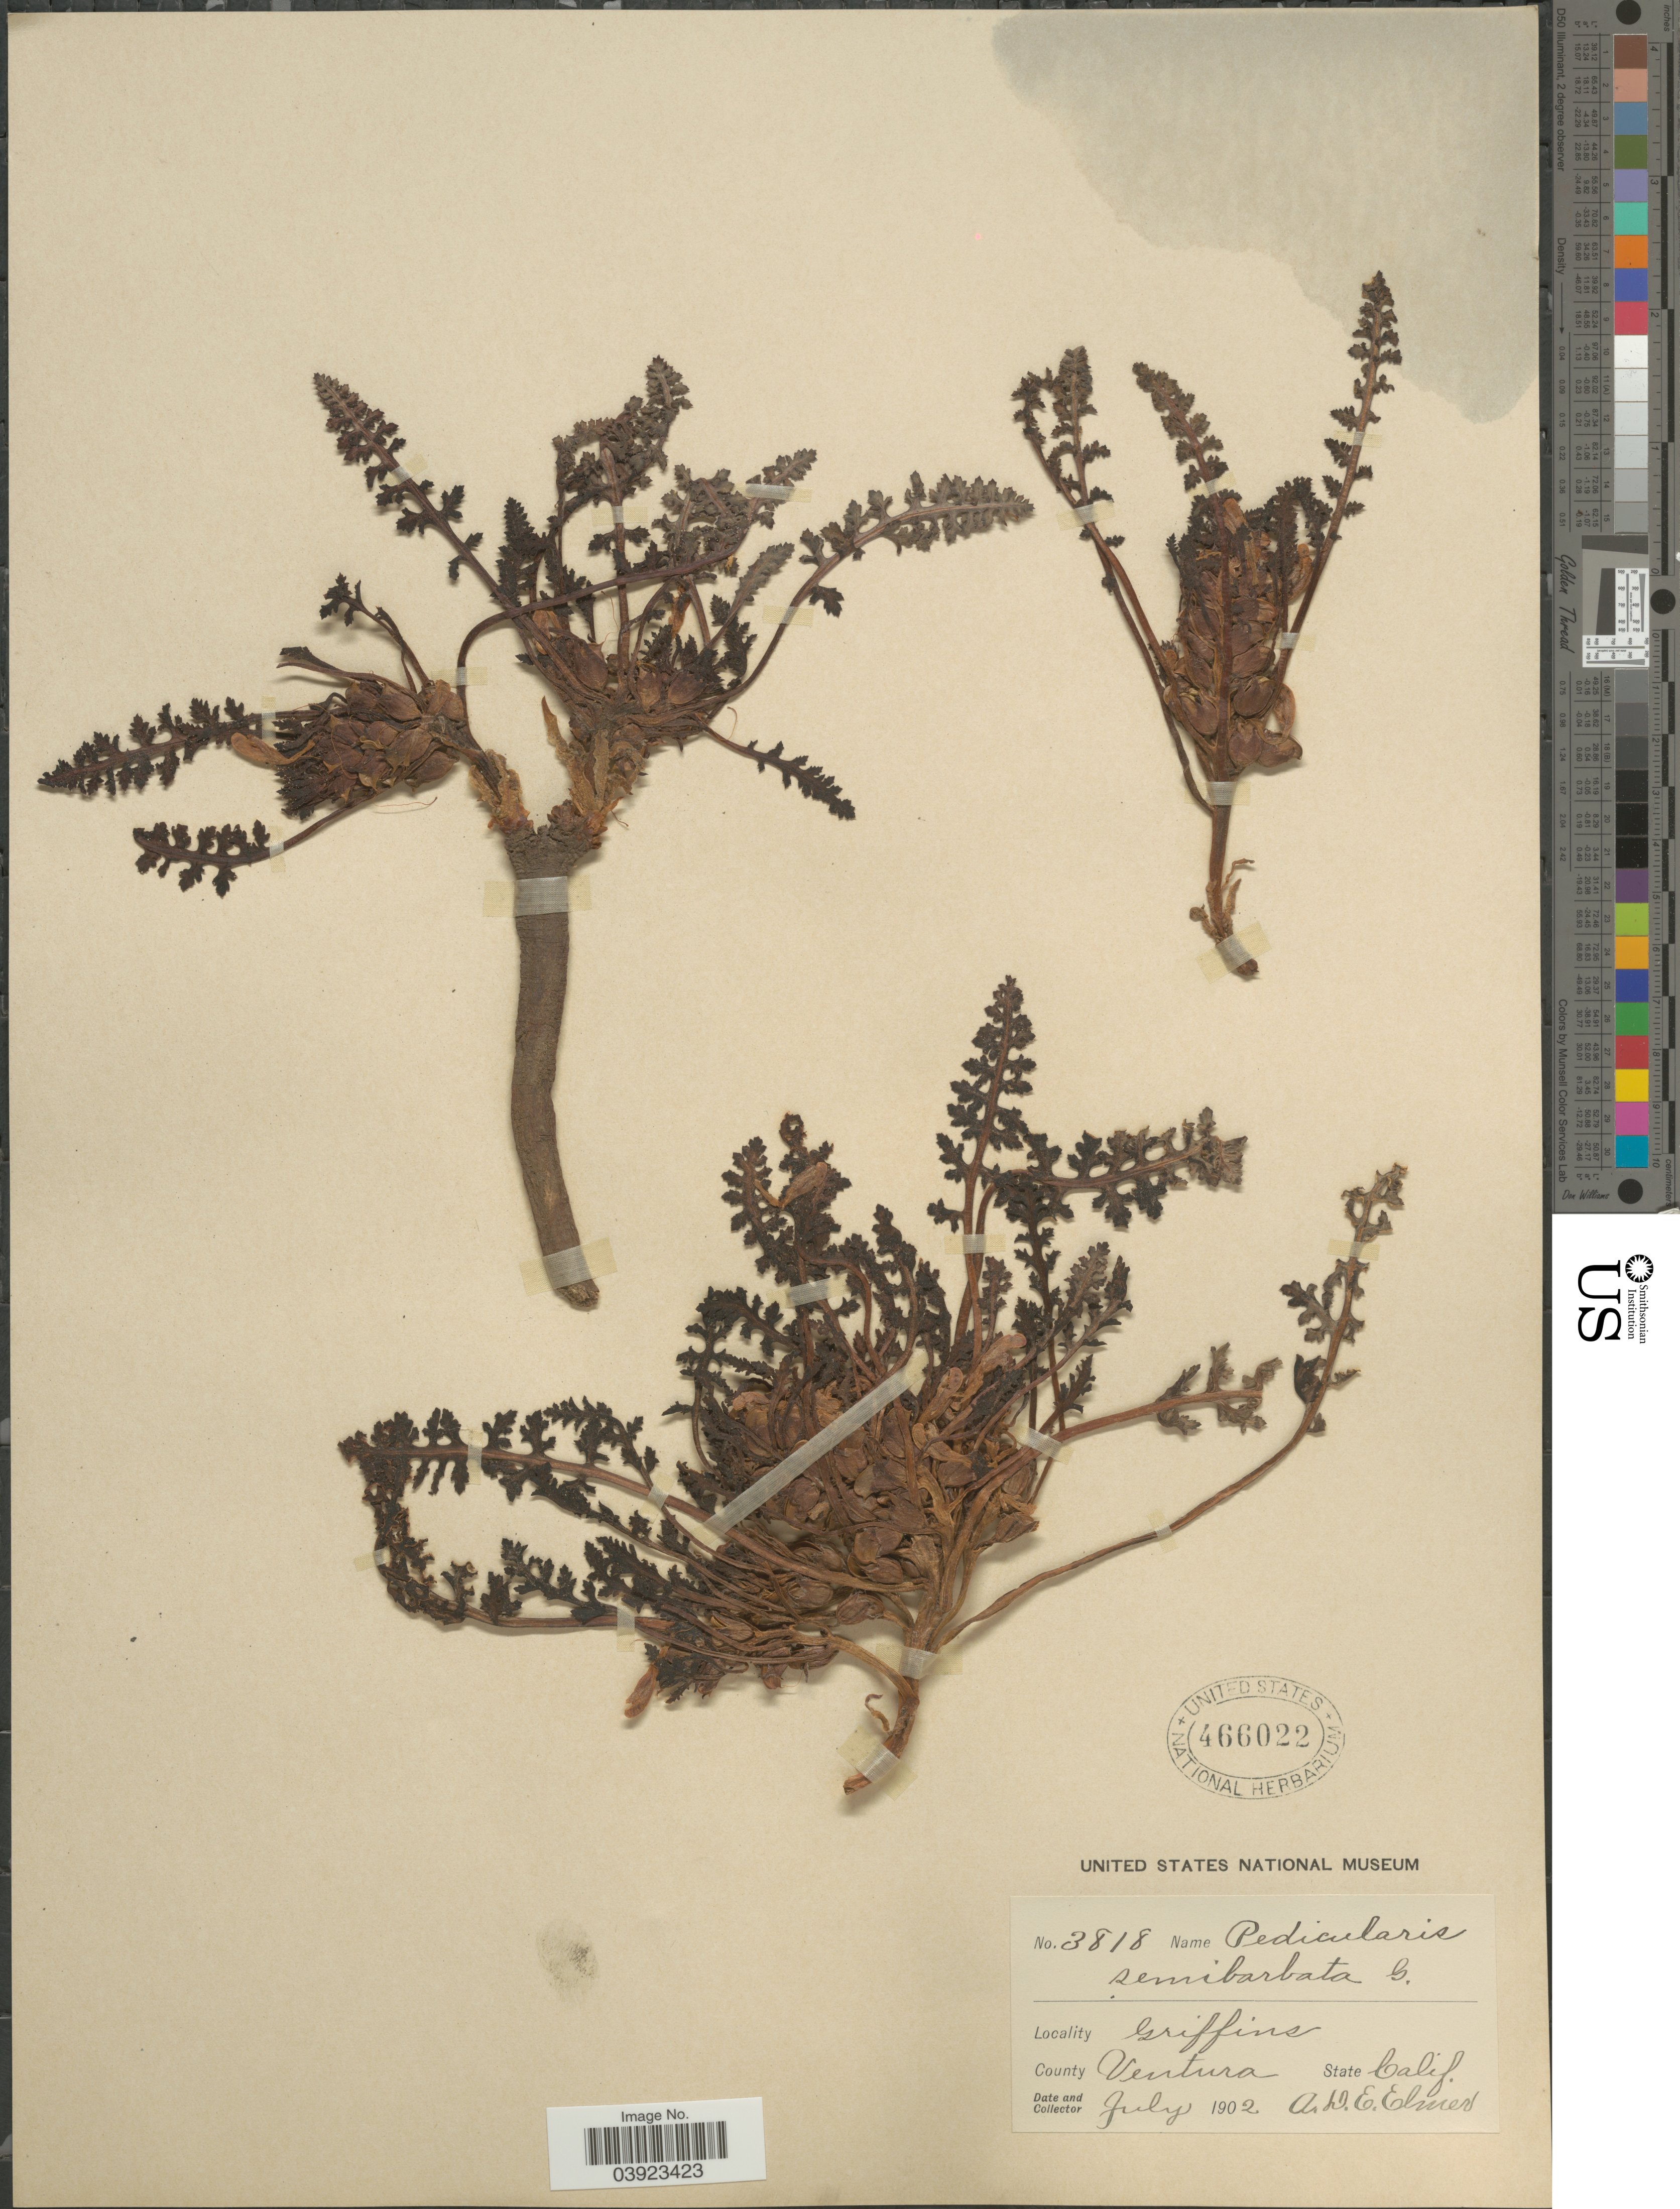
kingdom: Plantae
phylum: Tracheophyta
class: Magnoliopsida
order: Lamiales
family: Orobanchaceae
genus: Pedicularis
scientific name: Pedicularis semibarbata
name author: A. Gray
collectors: A. D. E. Elmer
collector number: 3818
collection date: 1902-07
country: United States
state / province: California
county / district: Ventura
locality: Griffins. County Ventura.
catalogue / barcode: US 466022